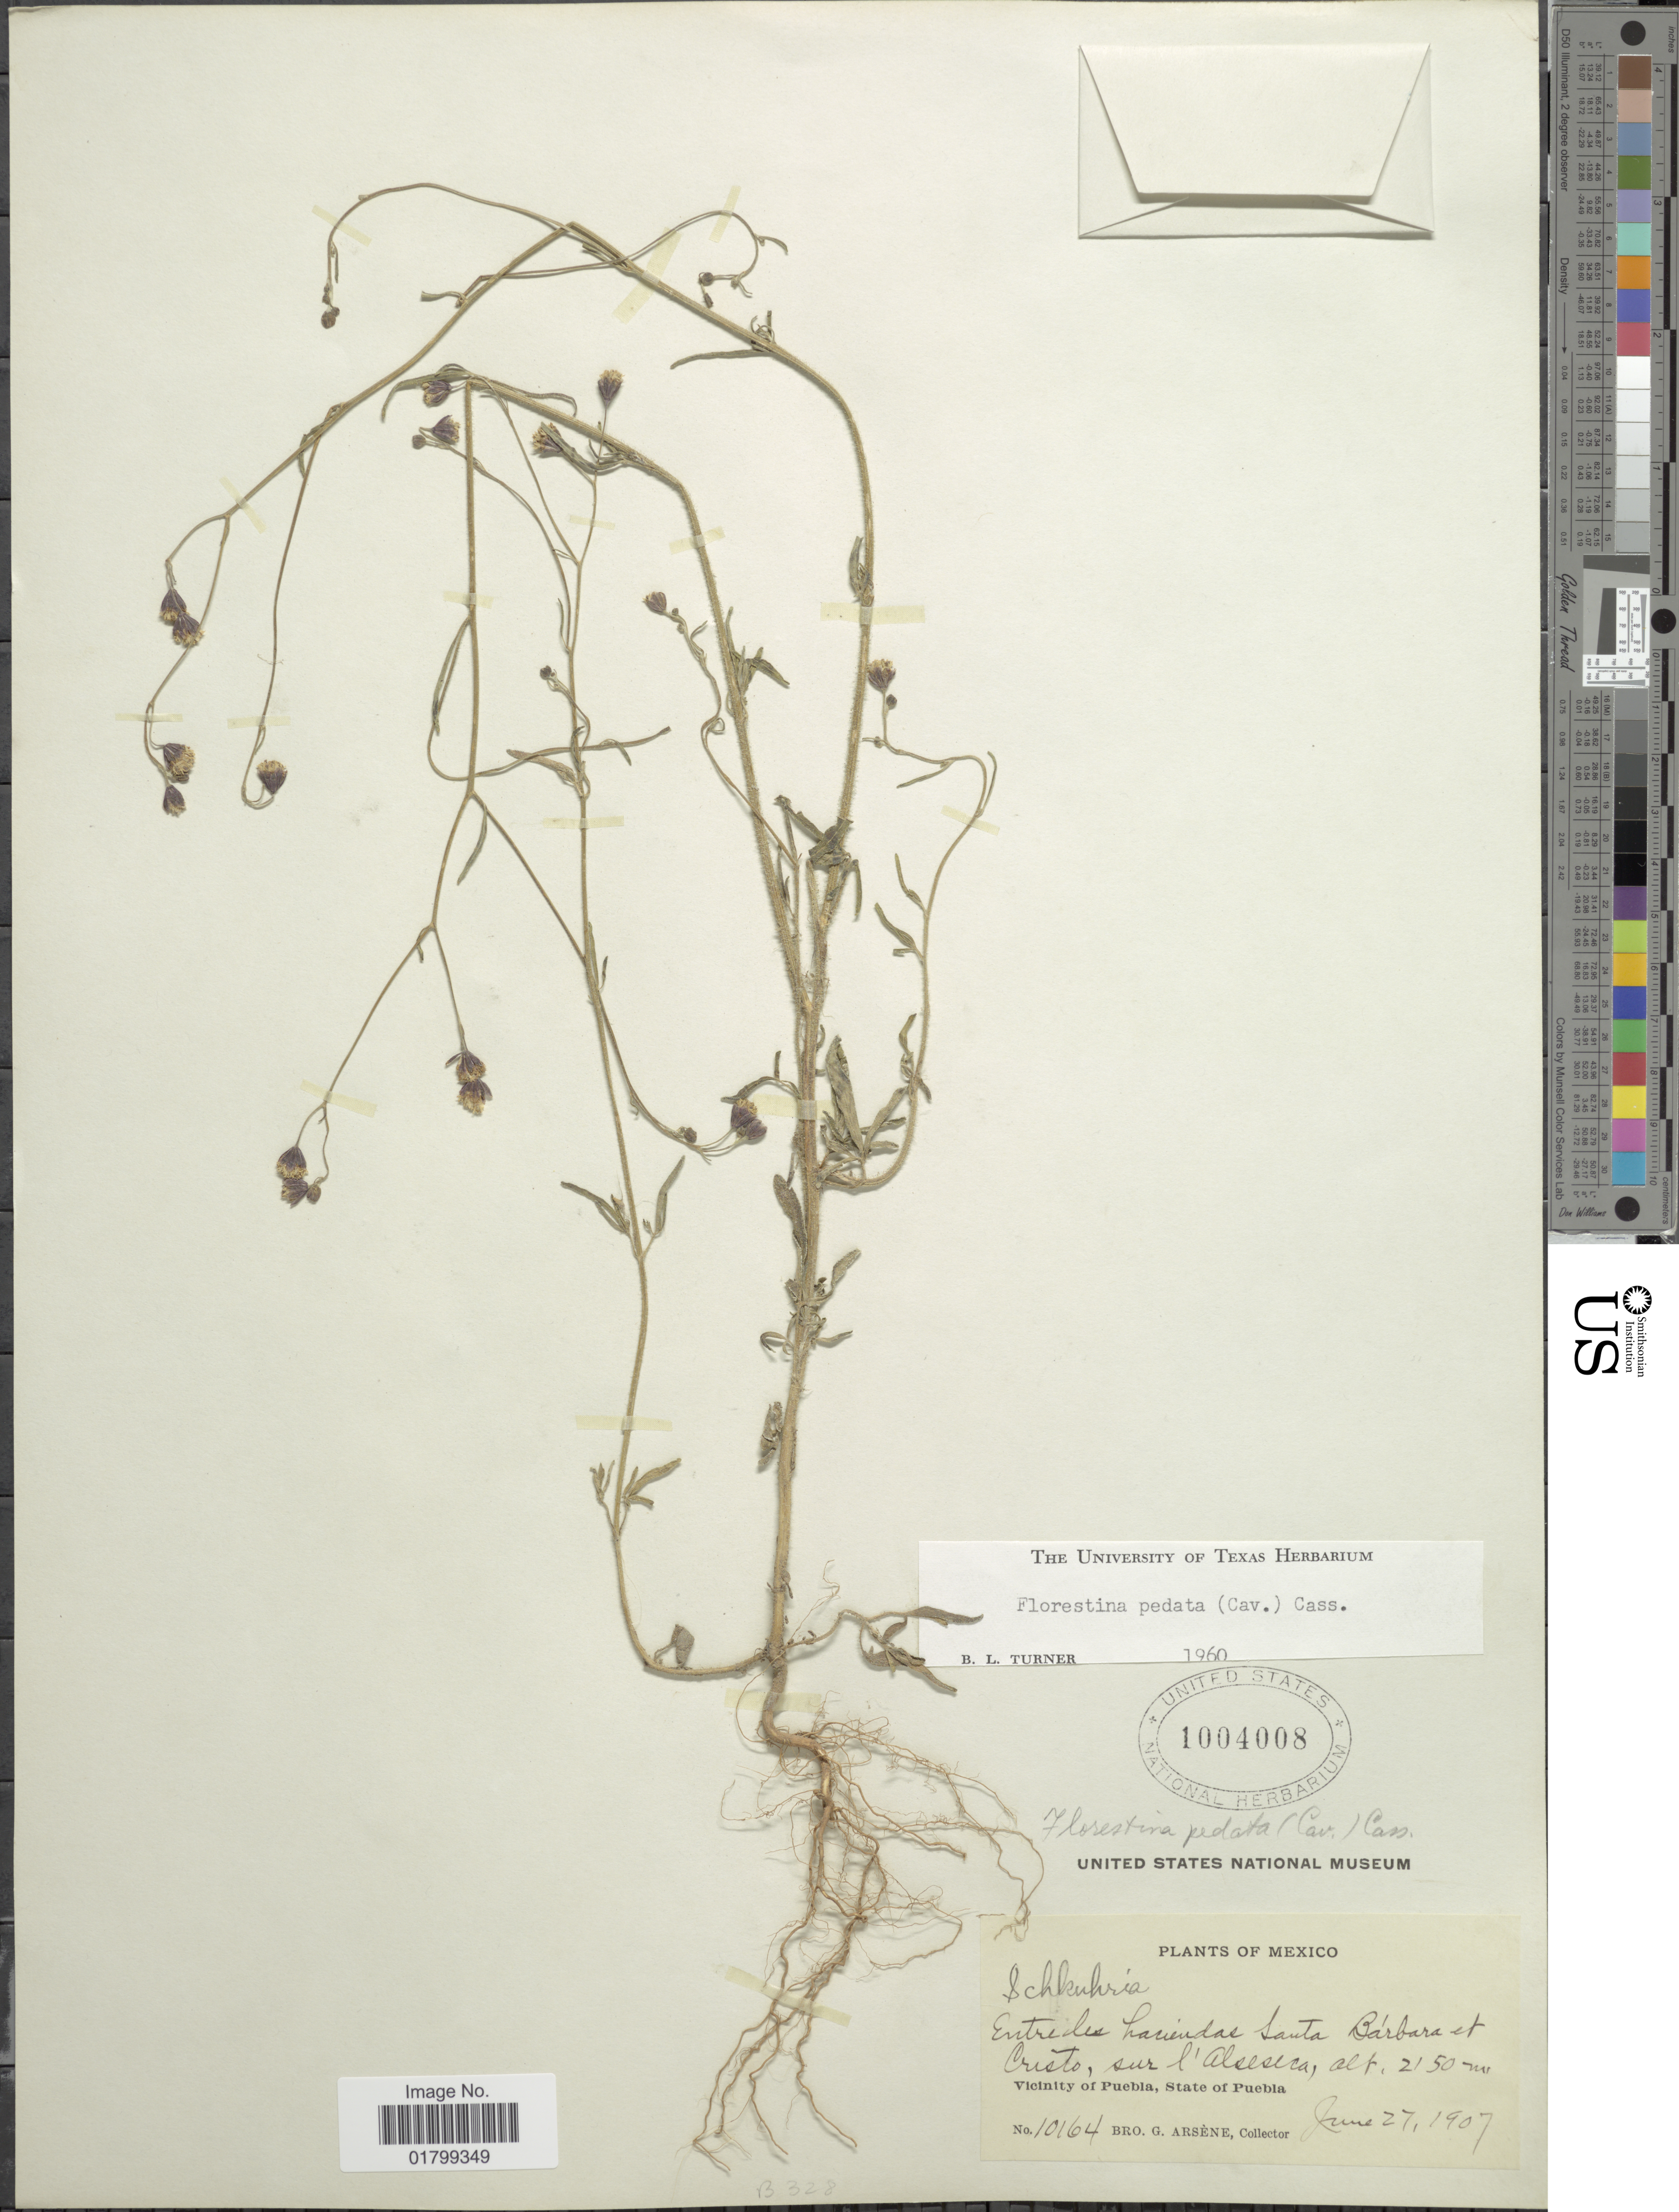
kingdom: Plantae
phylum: Tracheophyta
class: Magnoliopsida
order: Asterales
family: Asteraceae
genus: Florestina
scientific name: Florestina pedata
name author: (Cav.) Cass.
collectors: Bro. G. Arsène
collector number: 10164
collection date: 1907-06-27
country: Mexico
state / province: Puebla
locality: Entre les hacienda Santa Barbara et Cristo, sur l ' Alseseca, Vicinity of Puebla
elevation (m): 2150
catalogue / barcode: US 1004008